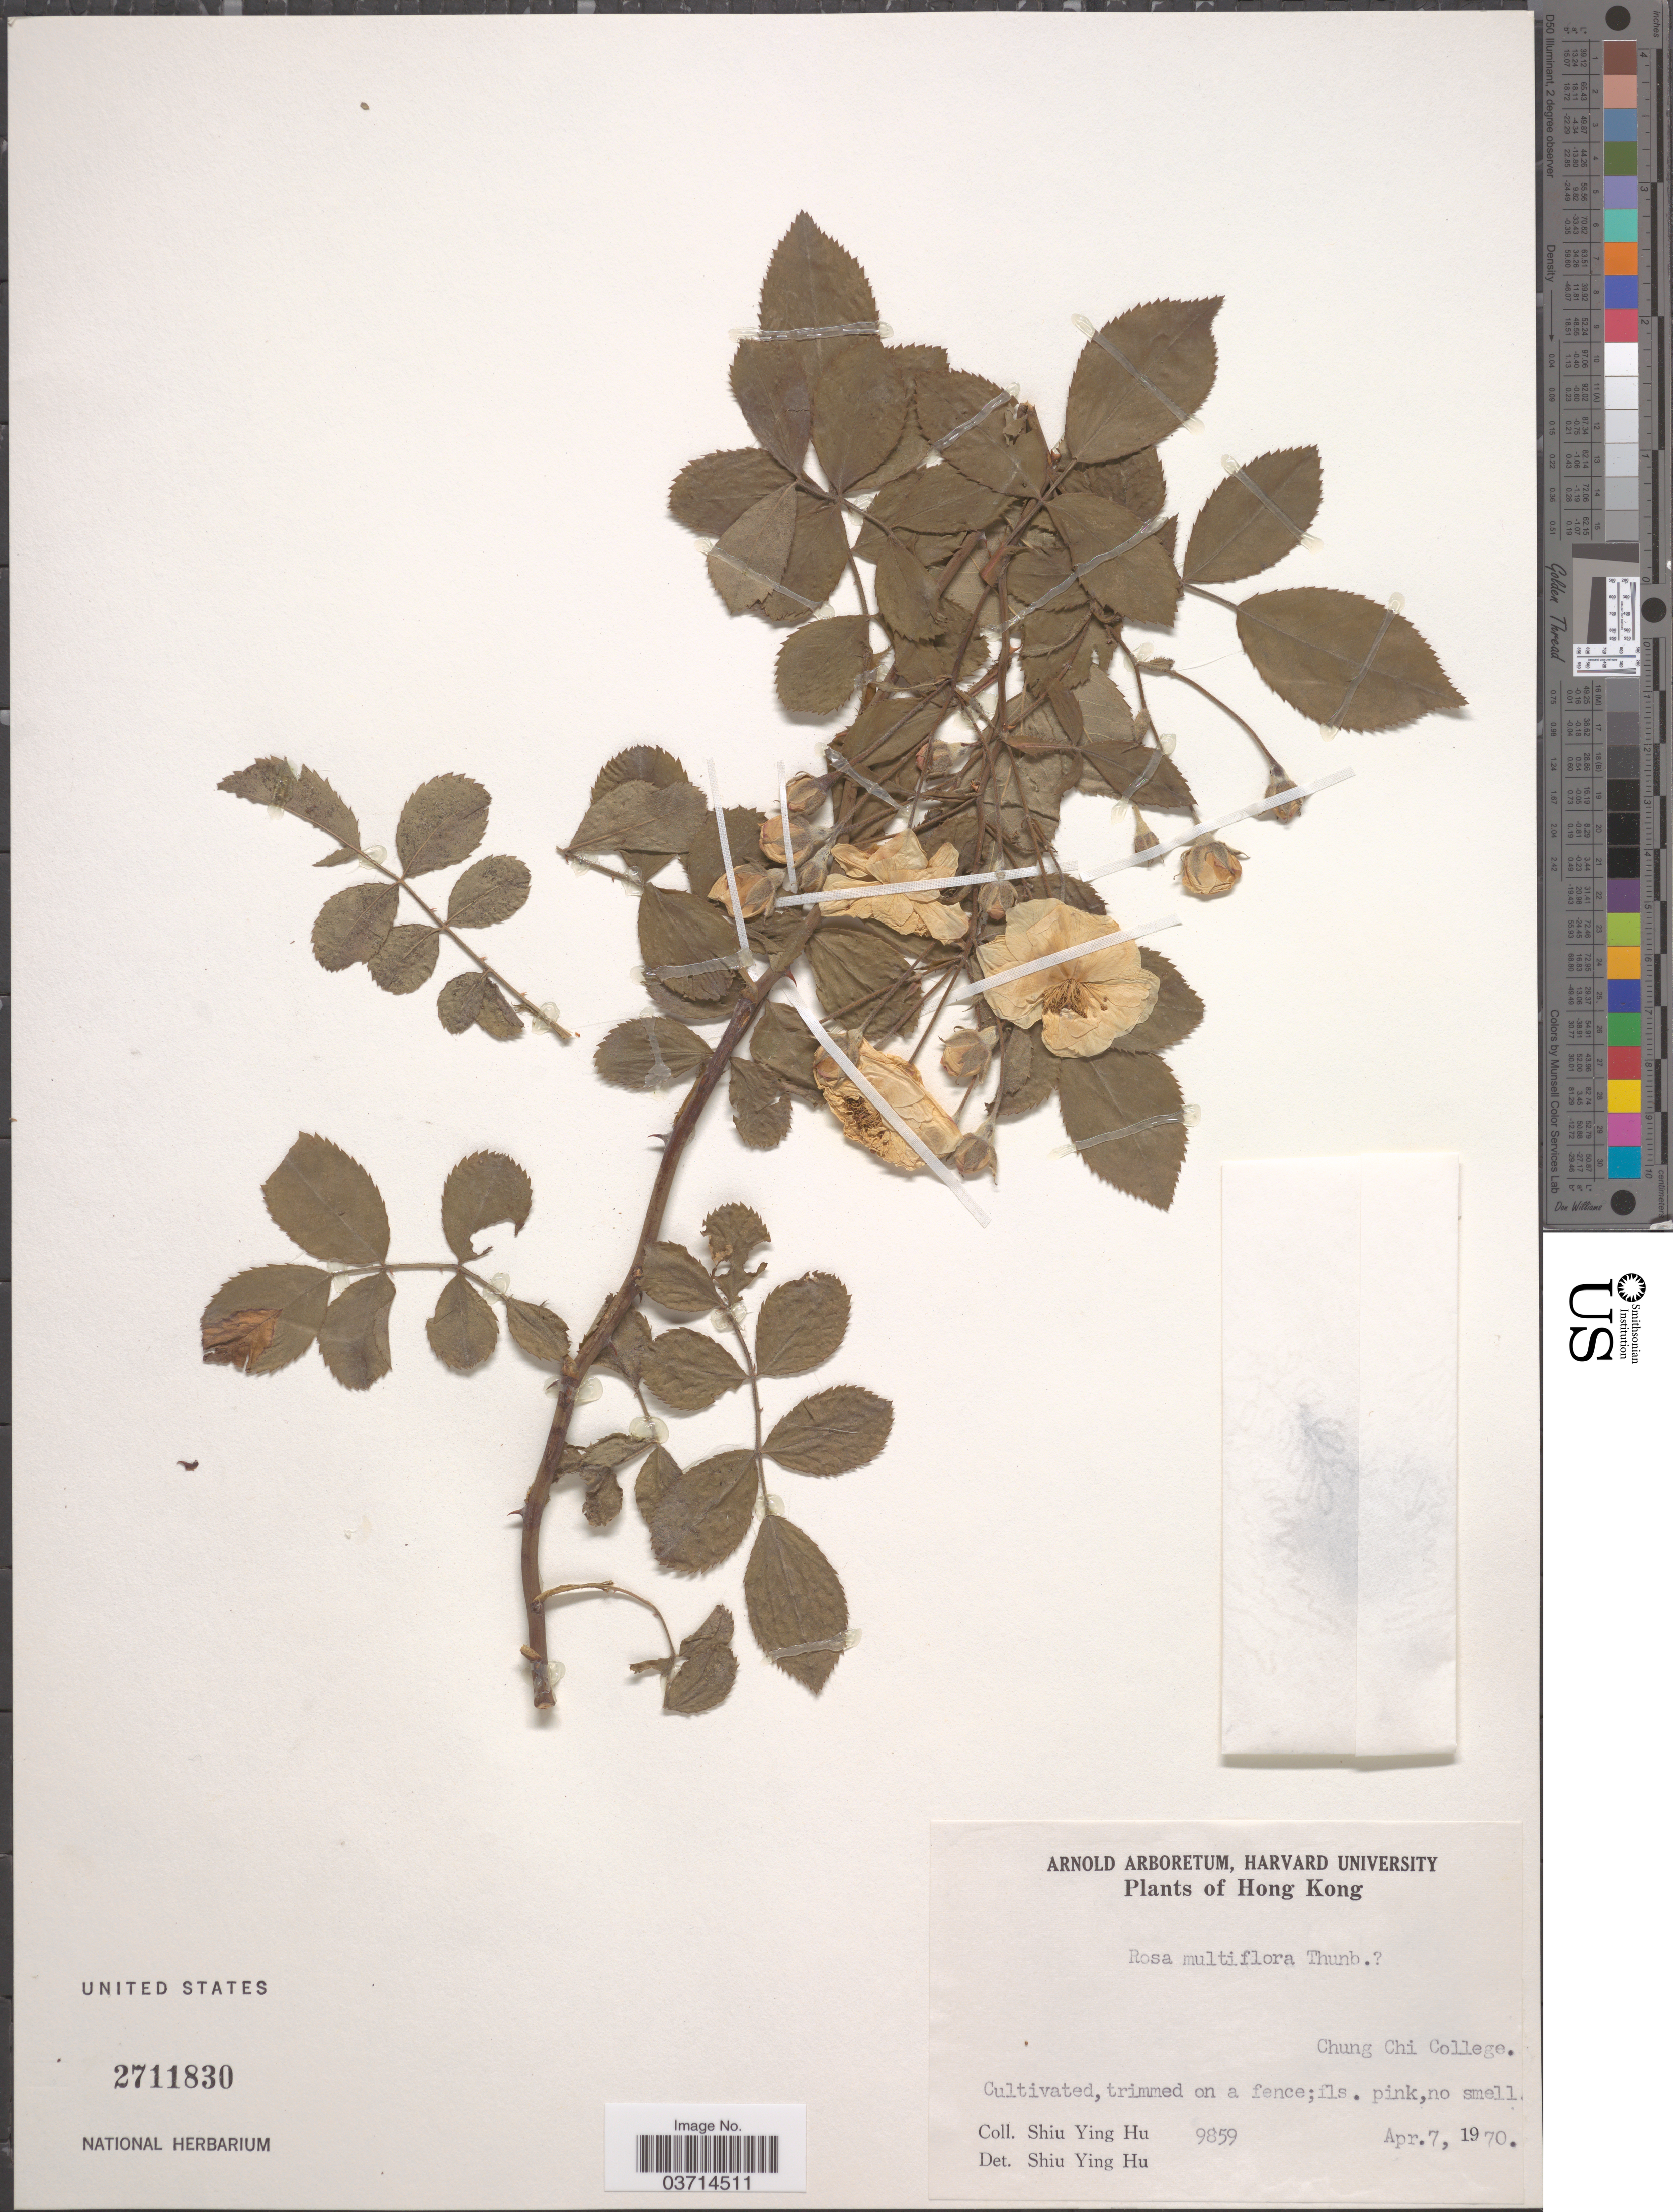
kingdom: Plantae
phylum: Tracheophyta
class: Magnoliopsida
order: Rosales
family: Rosaceae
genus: Rosa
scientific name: Rosa multiflora var. multiflora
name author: Thunb.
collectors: S. Y. Hu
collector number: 9859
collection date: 1970-04-07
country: China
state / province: Hong Kong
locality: Chung Chi College.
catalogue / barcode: US 2711830